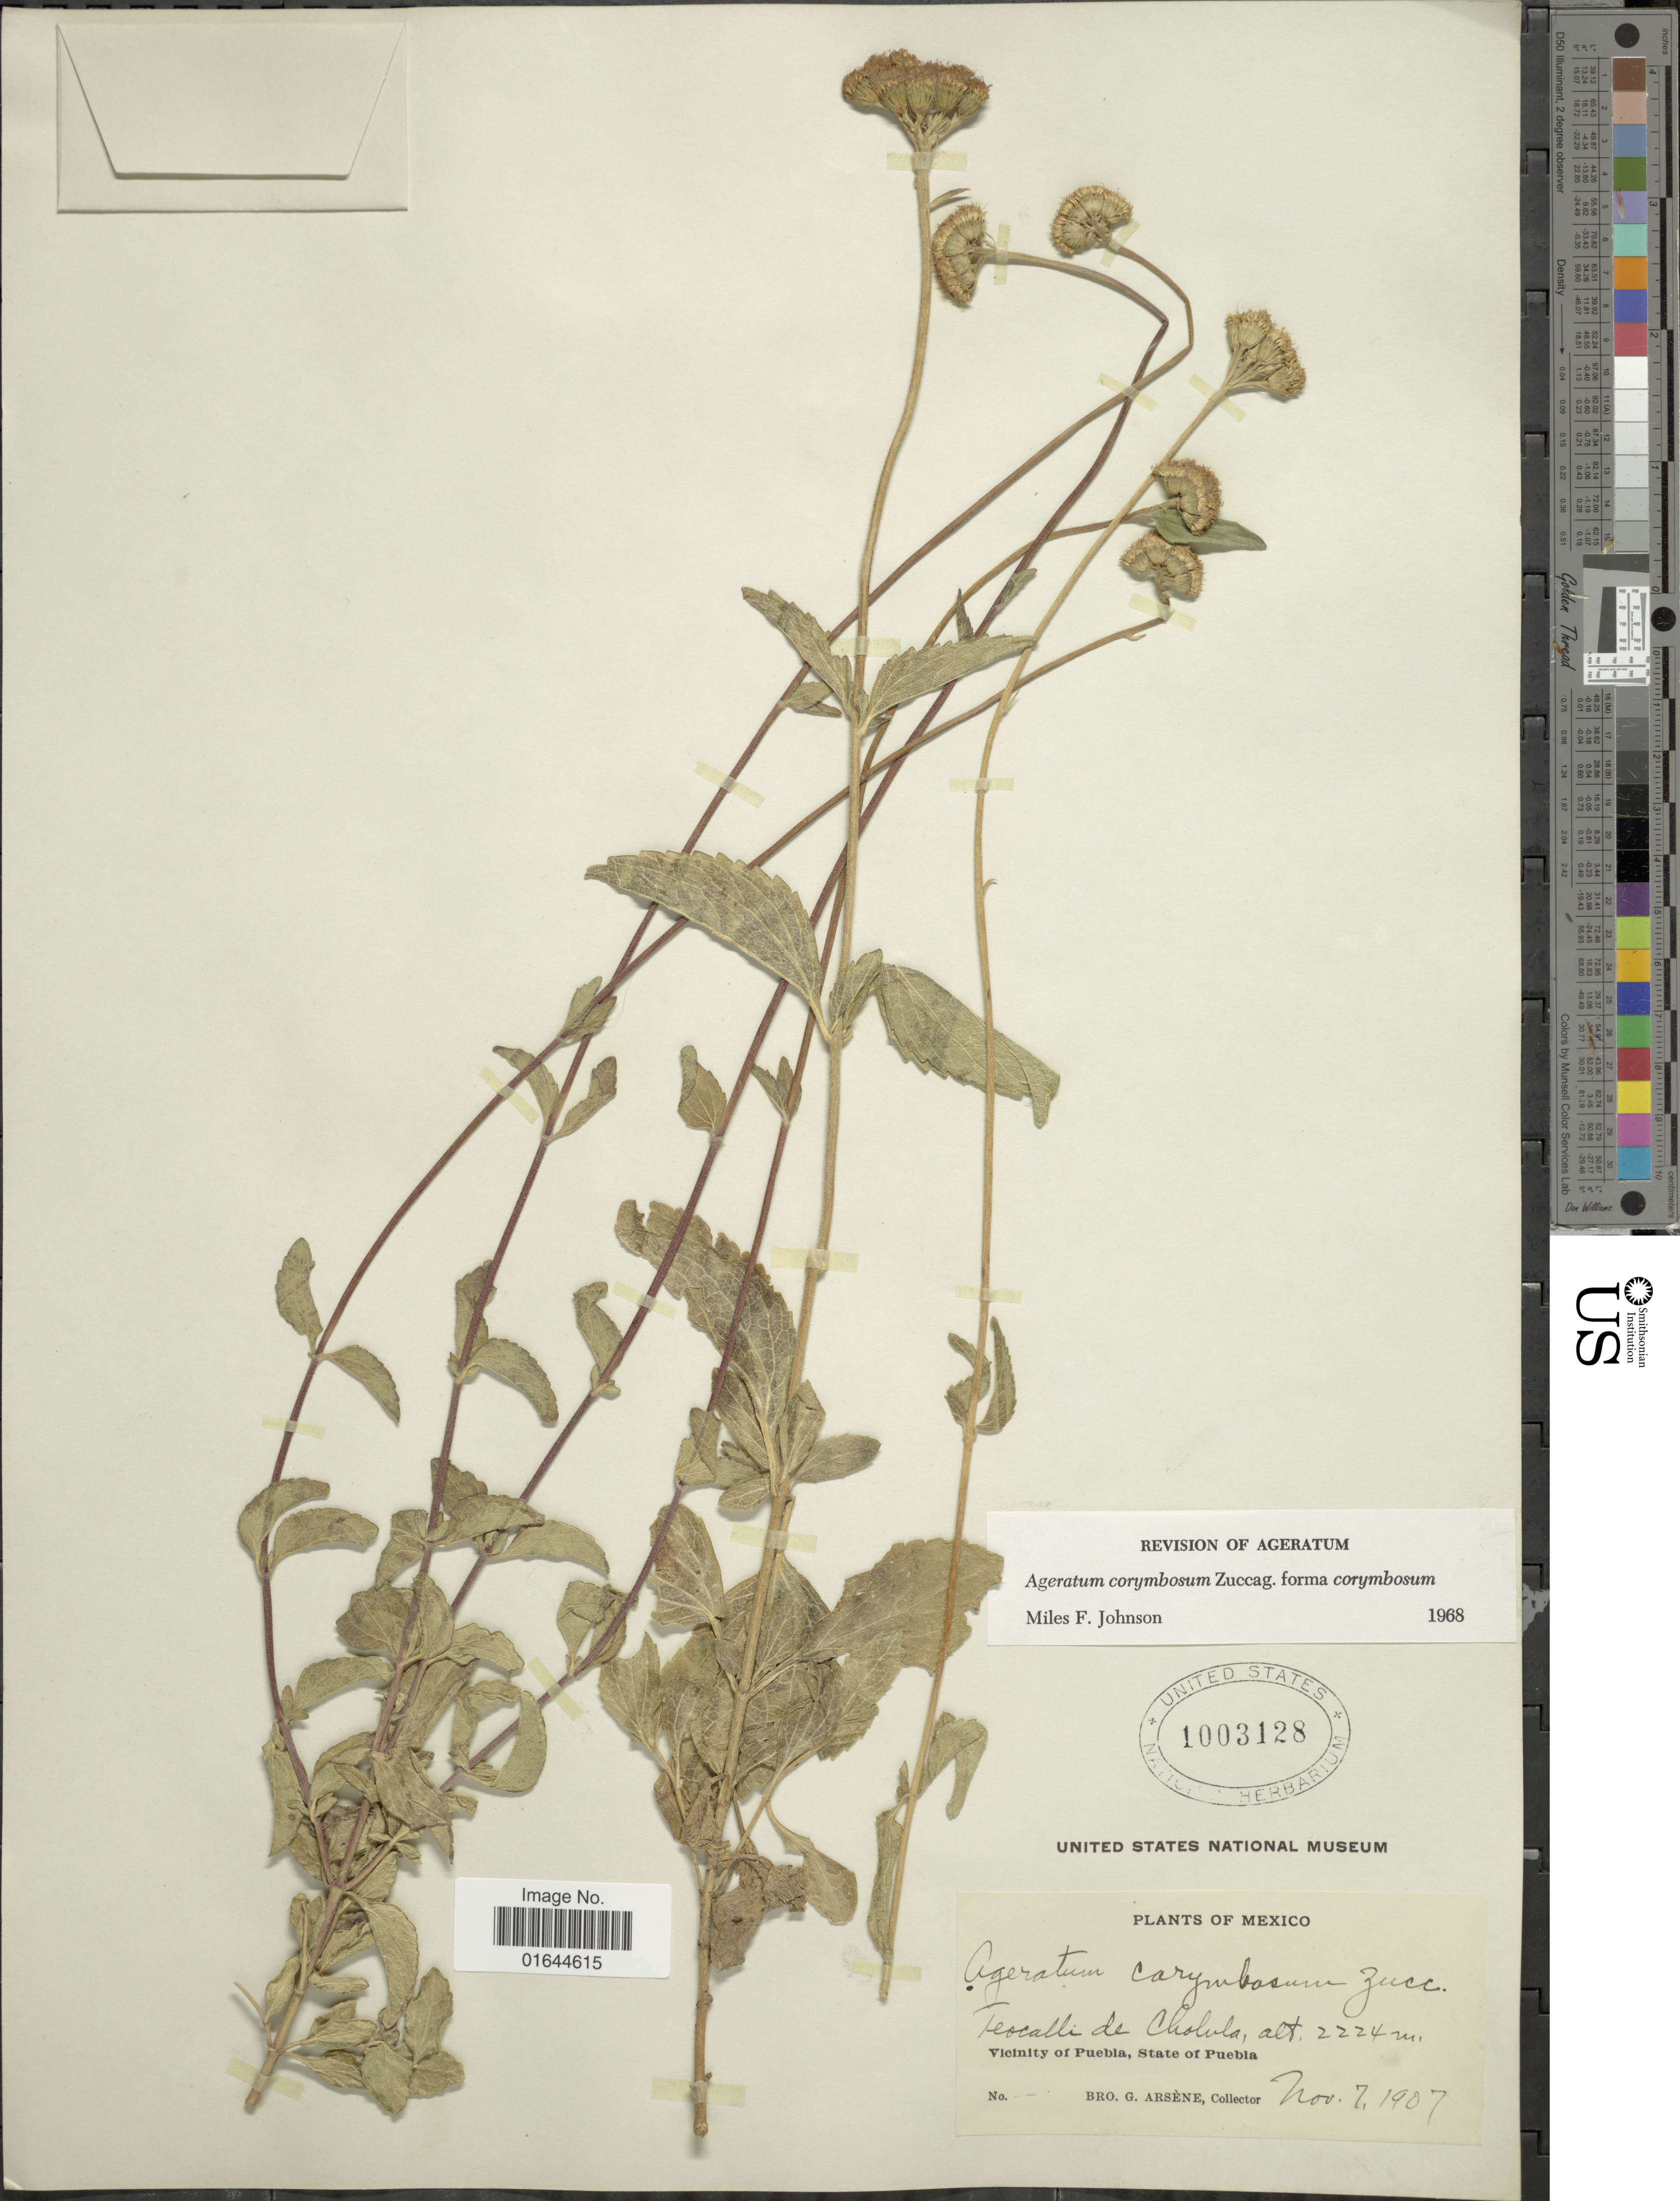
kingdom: Plantae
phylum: Tracheophyta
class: Magnoliopsida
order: Asterales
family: Asteraceae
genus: Ageratum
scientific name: Ageratum corymbosum f. corymbosum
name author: Zuccagni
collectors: Bro. G. Arsène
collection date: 1907-11-07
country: Mexico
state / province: Puebla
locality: Teocalli de Cholula. Vicinity of Puebla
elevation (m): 2224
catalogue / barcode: US 1003128